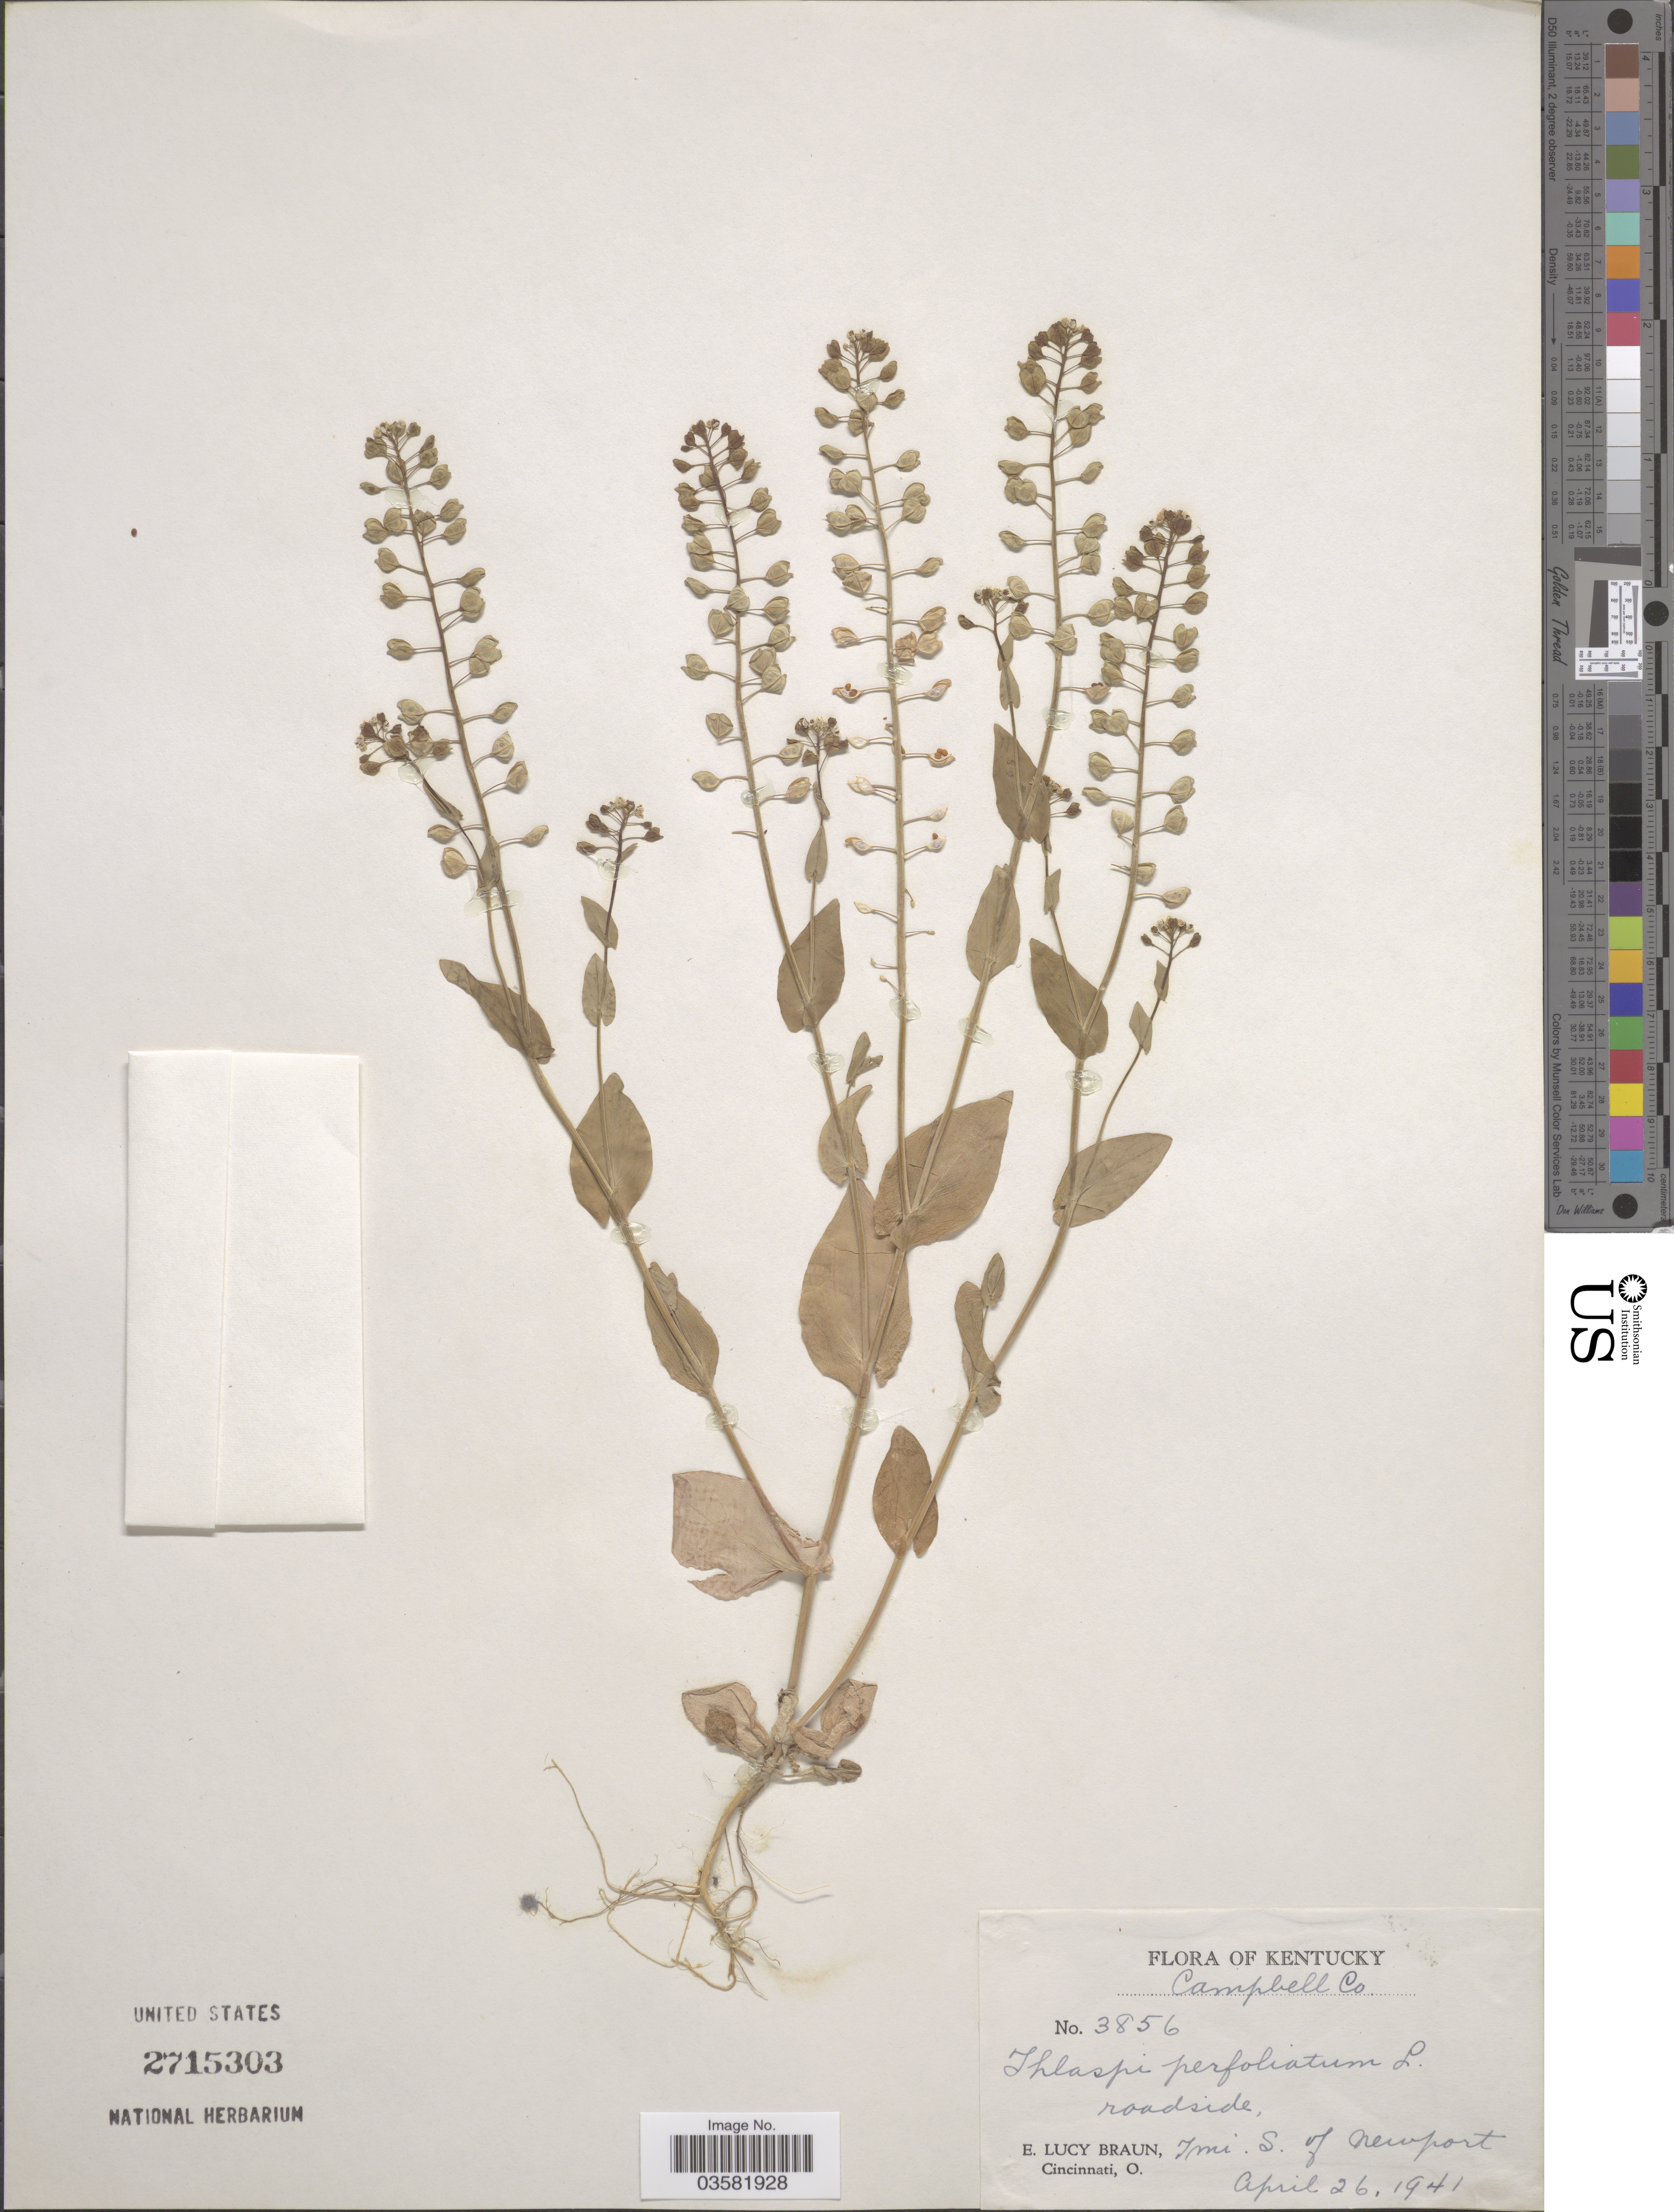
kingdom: Plantae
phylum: Tracheophyta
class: Magnoliopsida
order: Brassicales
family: Brassicaceae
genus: Thlaspi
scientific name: Thlaspi perfoliatum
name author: L.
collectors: E. L. Braun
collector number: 3856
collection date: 1941-04-26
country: United States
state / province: Kentucky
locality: Campbell Co. Roadside, 7 mi. S. of Newport.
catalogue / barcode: US 2715303